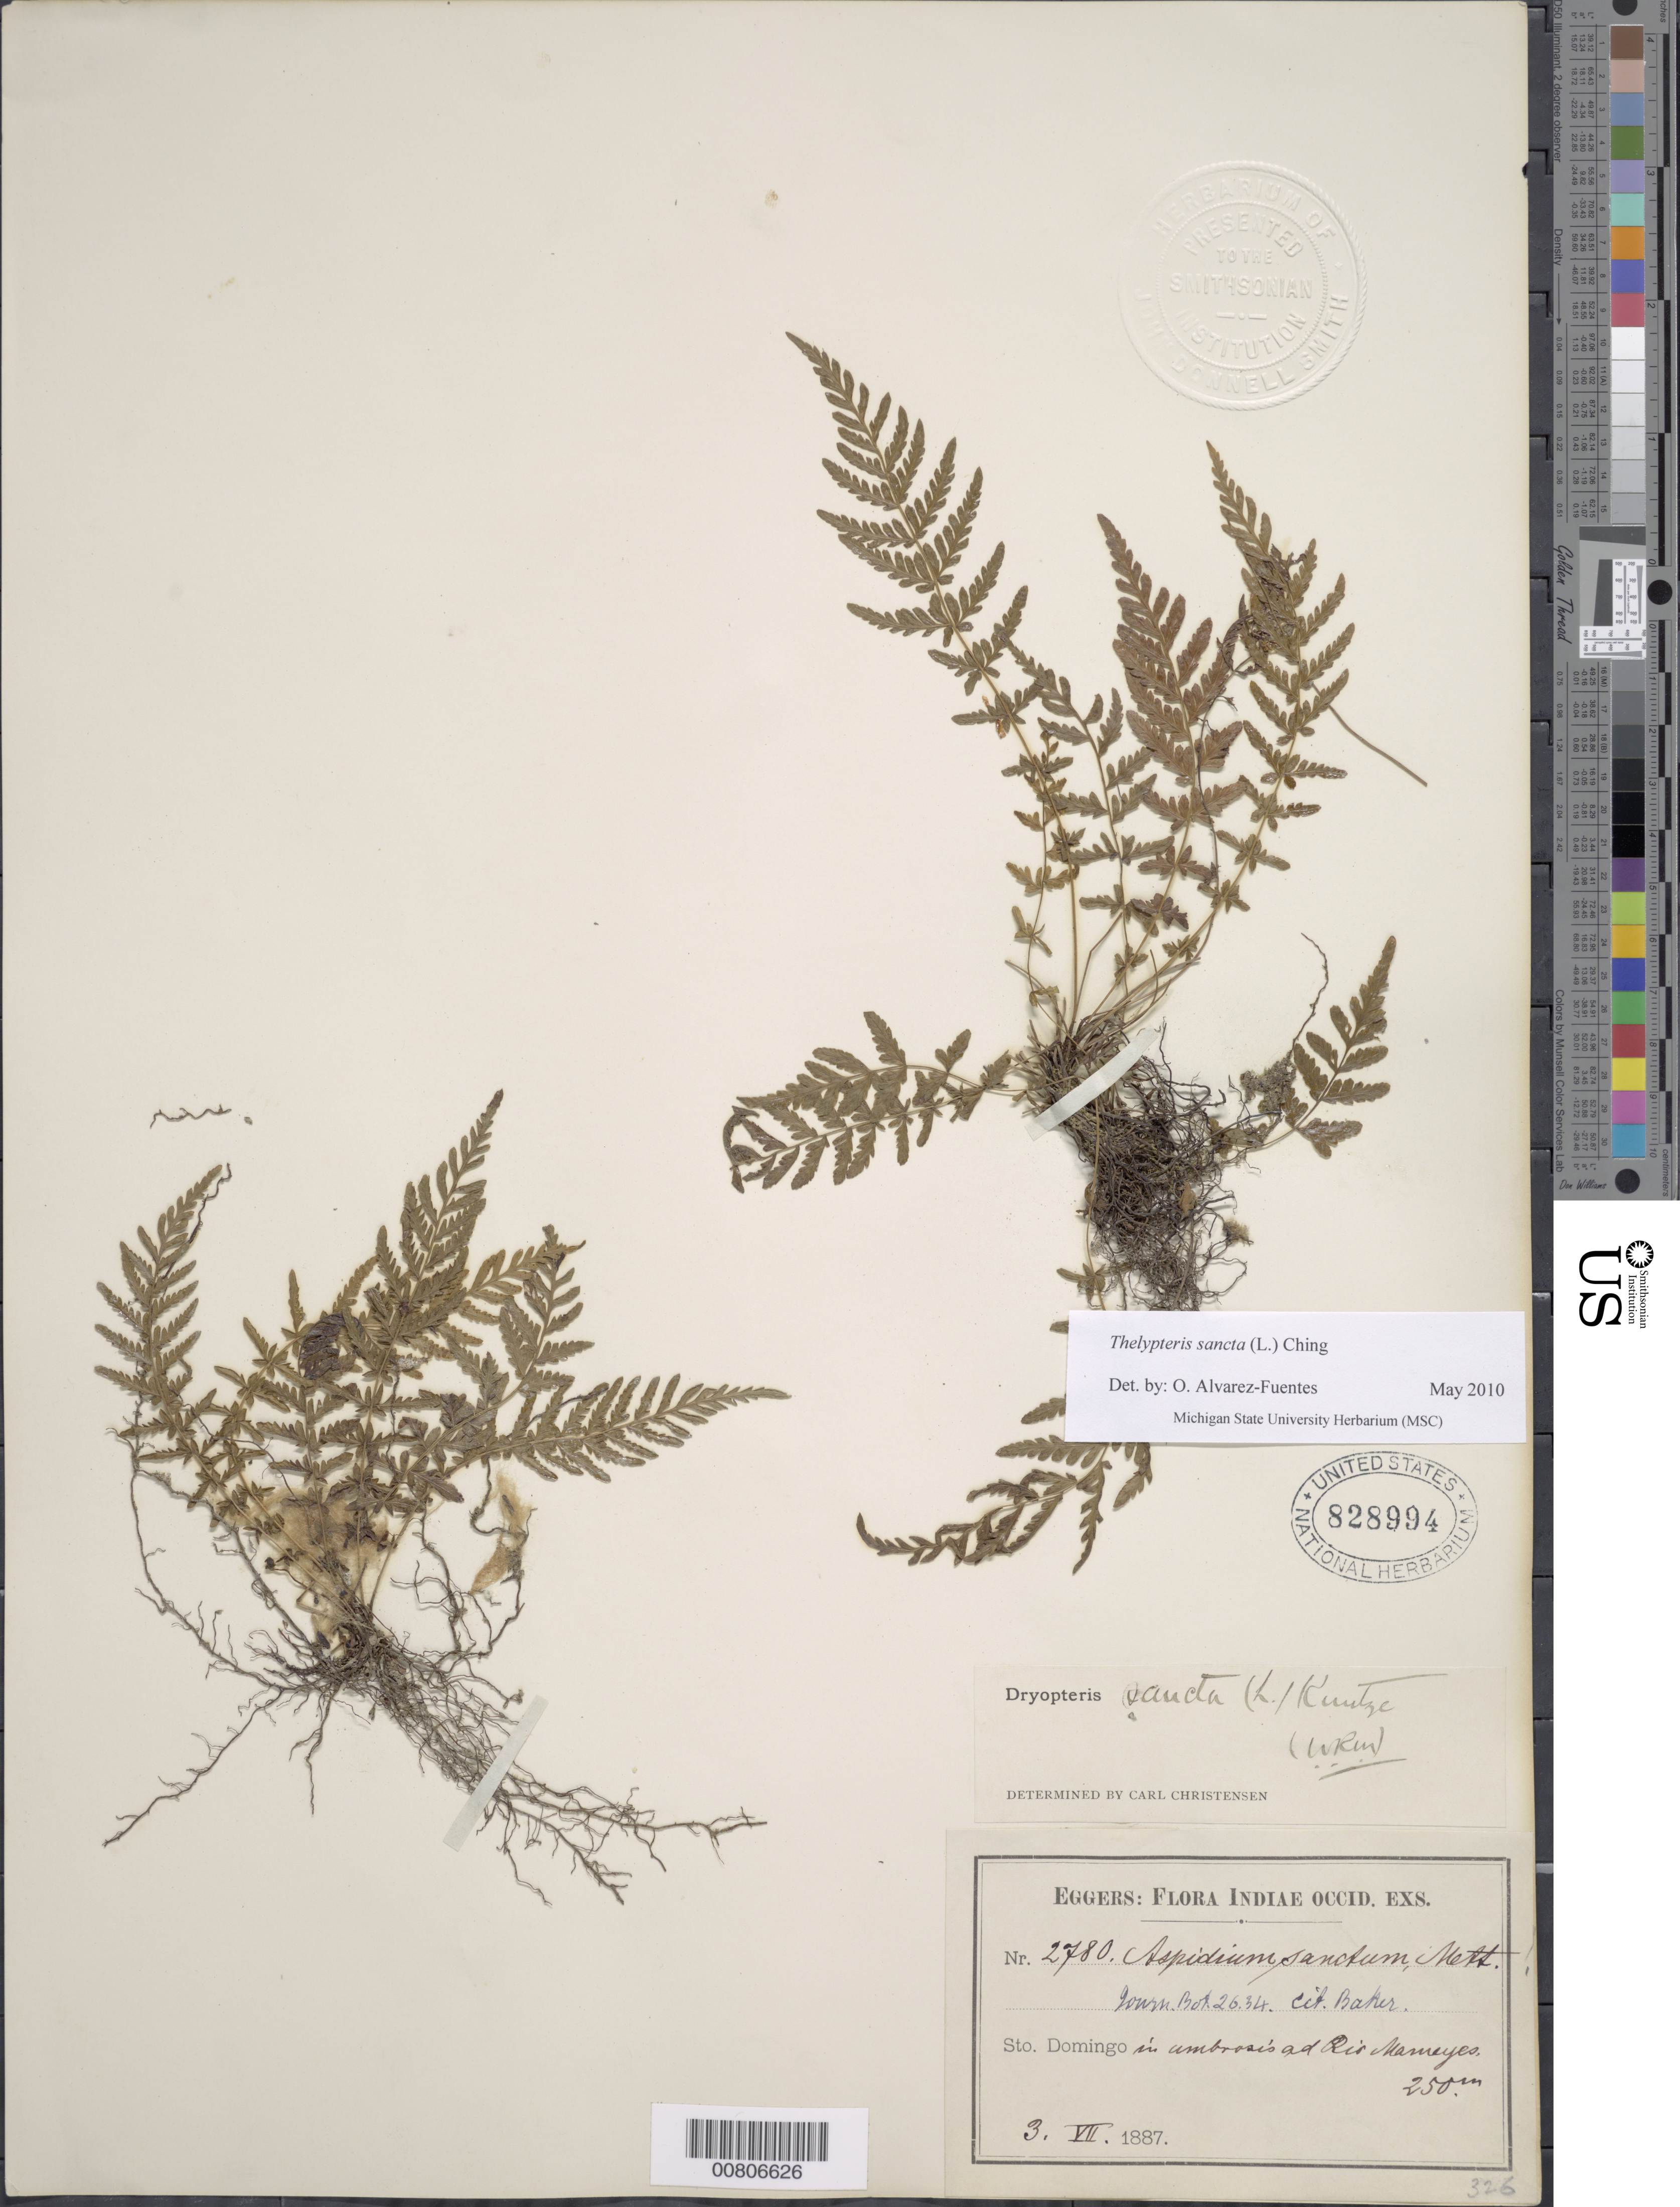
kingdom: Plantae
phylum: Tracheophyta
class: Polypodiopsida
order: Polypodiales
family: Thelypteridaceae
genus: Amauropelta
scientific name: Amauropelta sancta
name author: (L.) Pic. Serm.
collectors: H. F. A. von Eggers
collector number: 2780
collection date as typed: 03 Jul 1887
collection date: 1887-07-03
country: Dominican Republic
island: Hispaniola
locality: Río Mameyes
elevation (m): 250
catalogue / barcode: US 828994